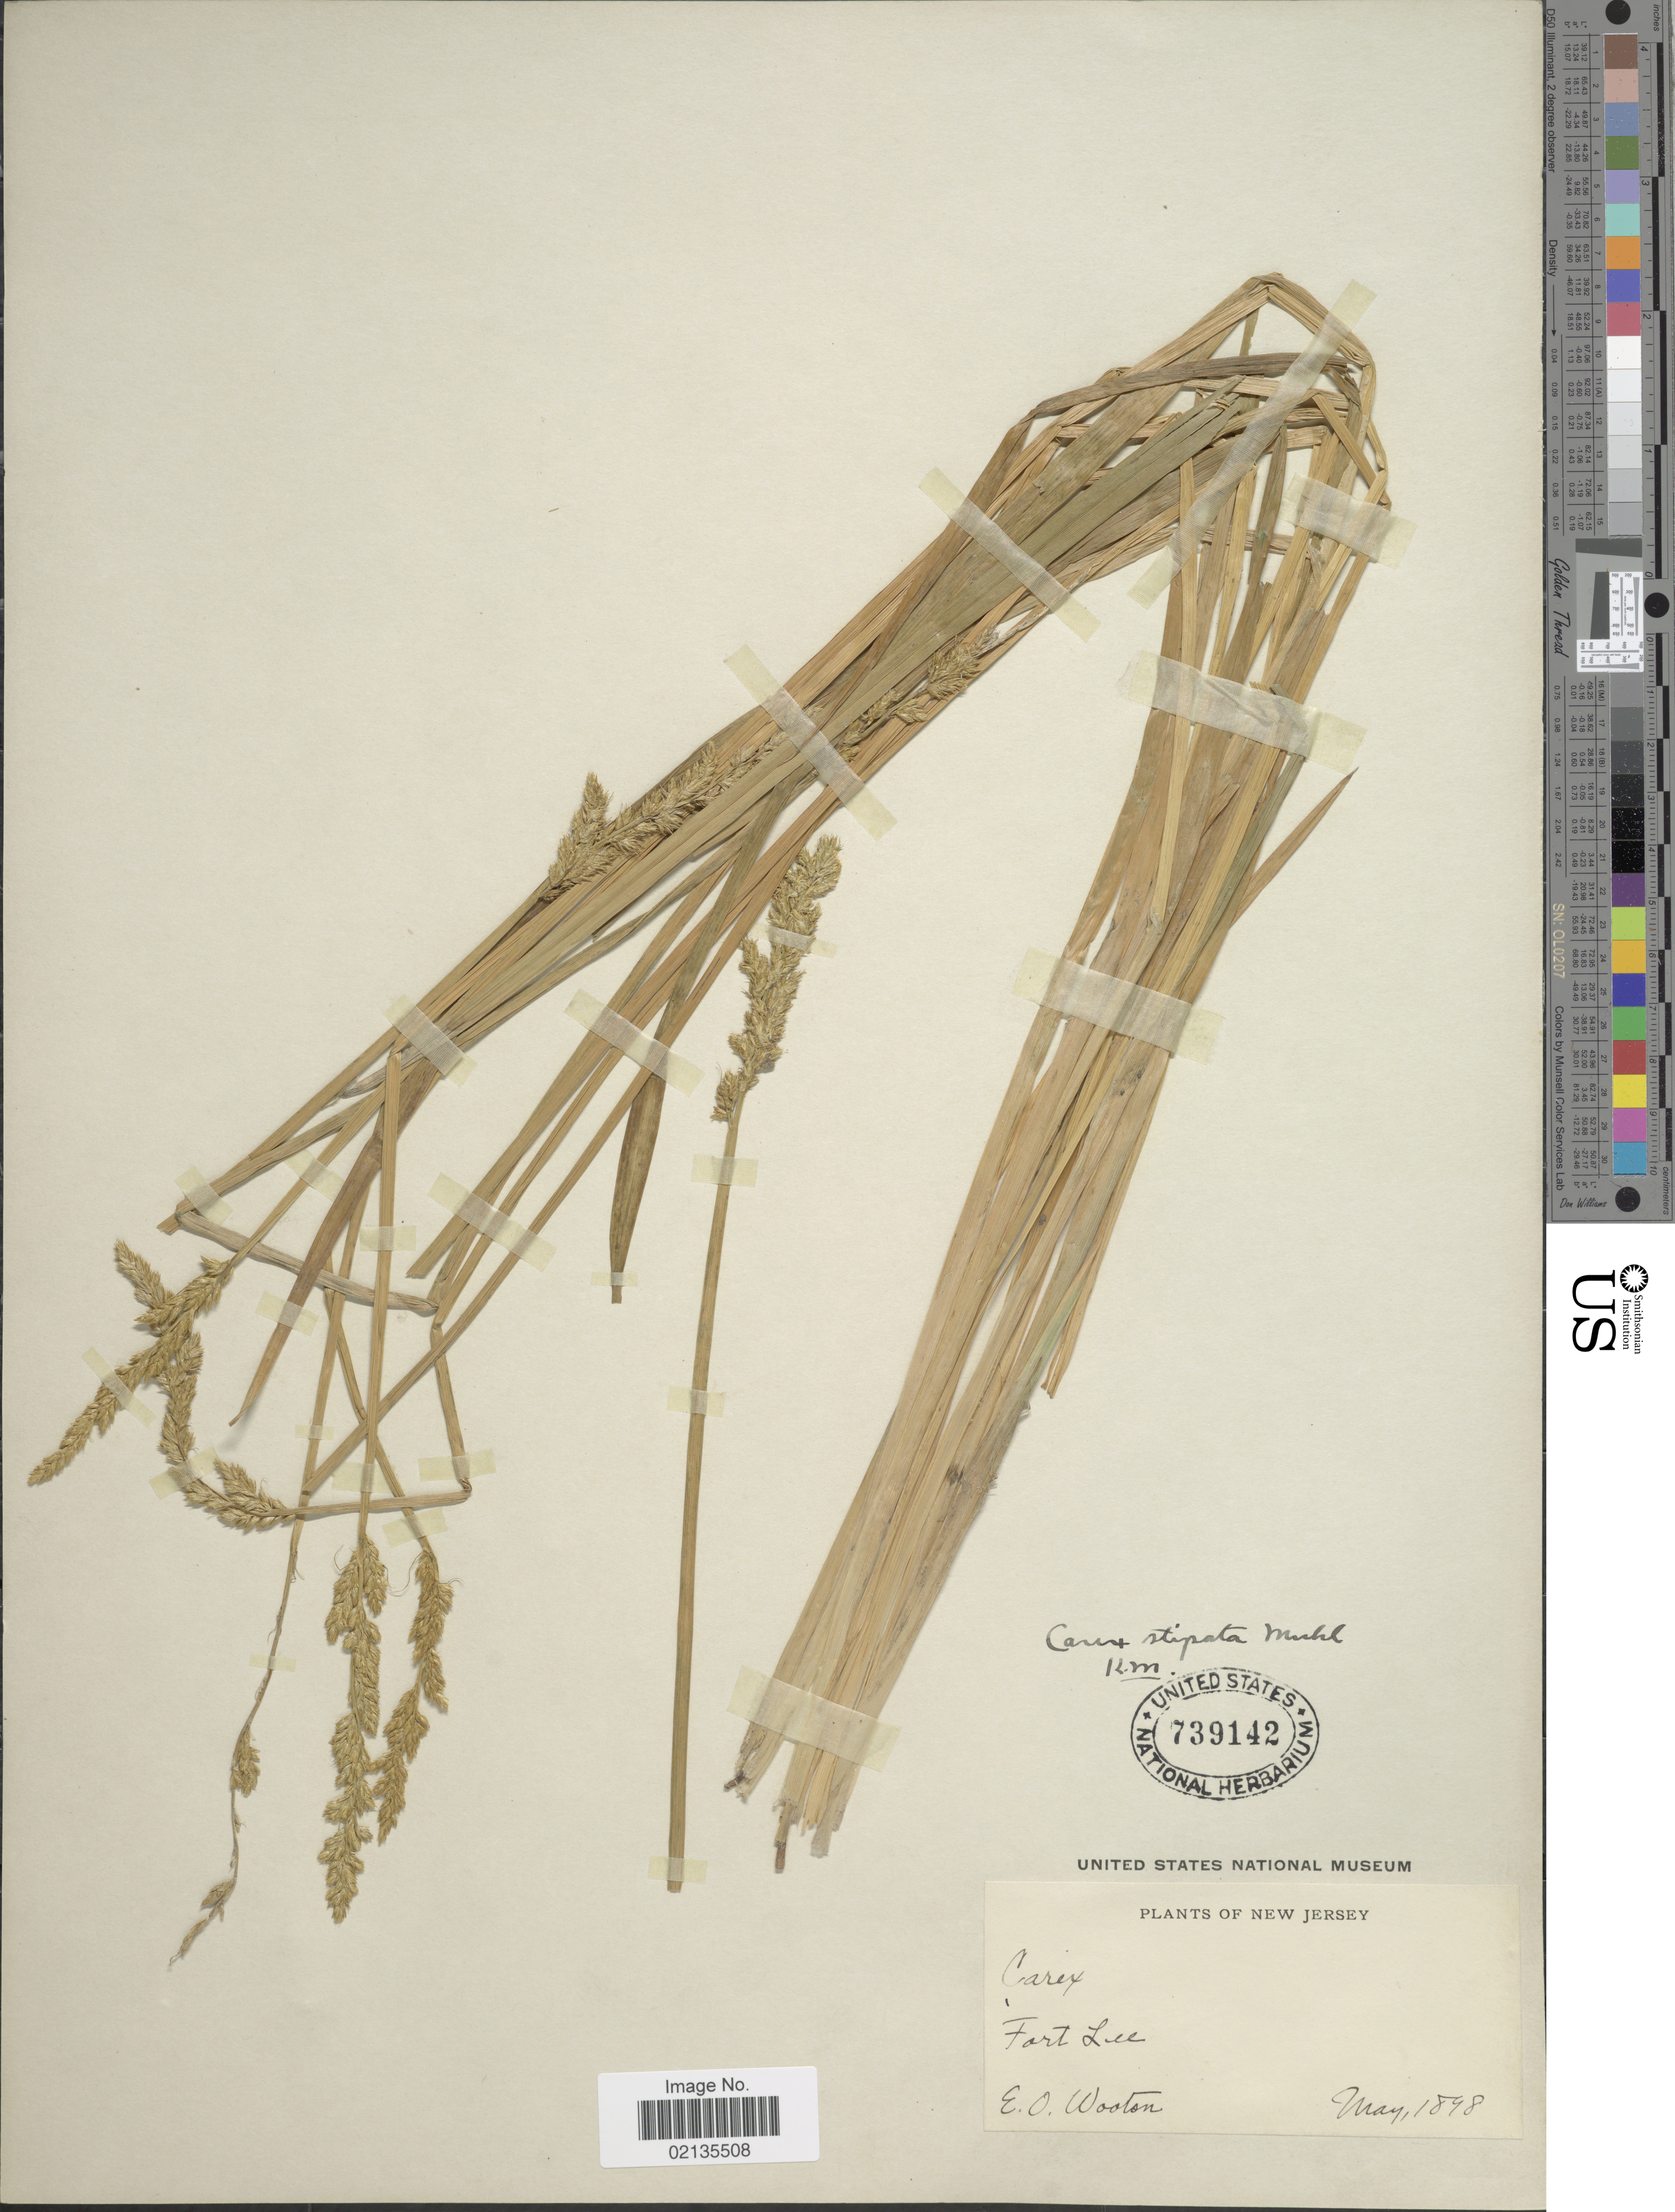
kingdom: Plantae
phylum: Tracheophyta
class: Liliopsida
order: Poales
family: Cyperaceae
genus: Carex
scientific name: Carex stipata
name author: Muhl. ex Willd.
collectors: E. O. Wooton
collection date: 1898-05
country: United States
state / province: New Jersey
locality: Fort Lee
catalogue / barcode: US 739142